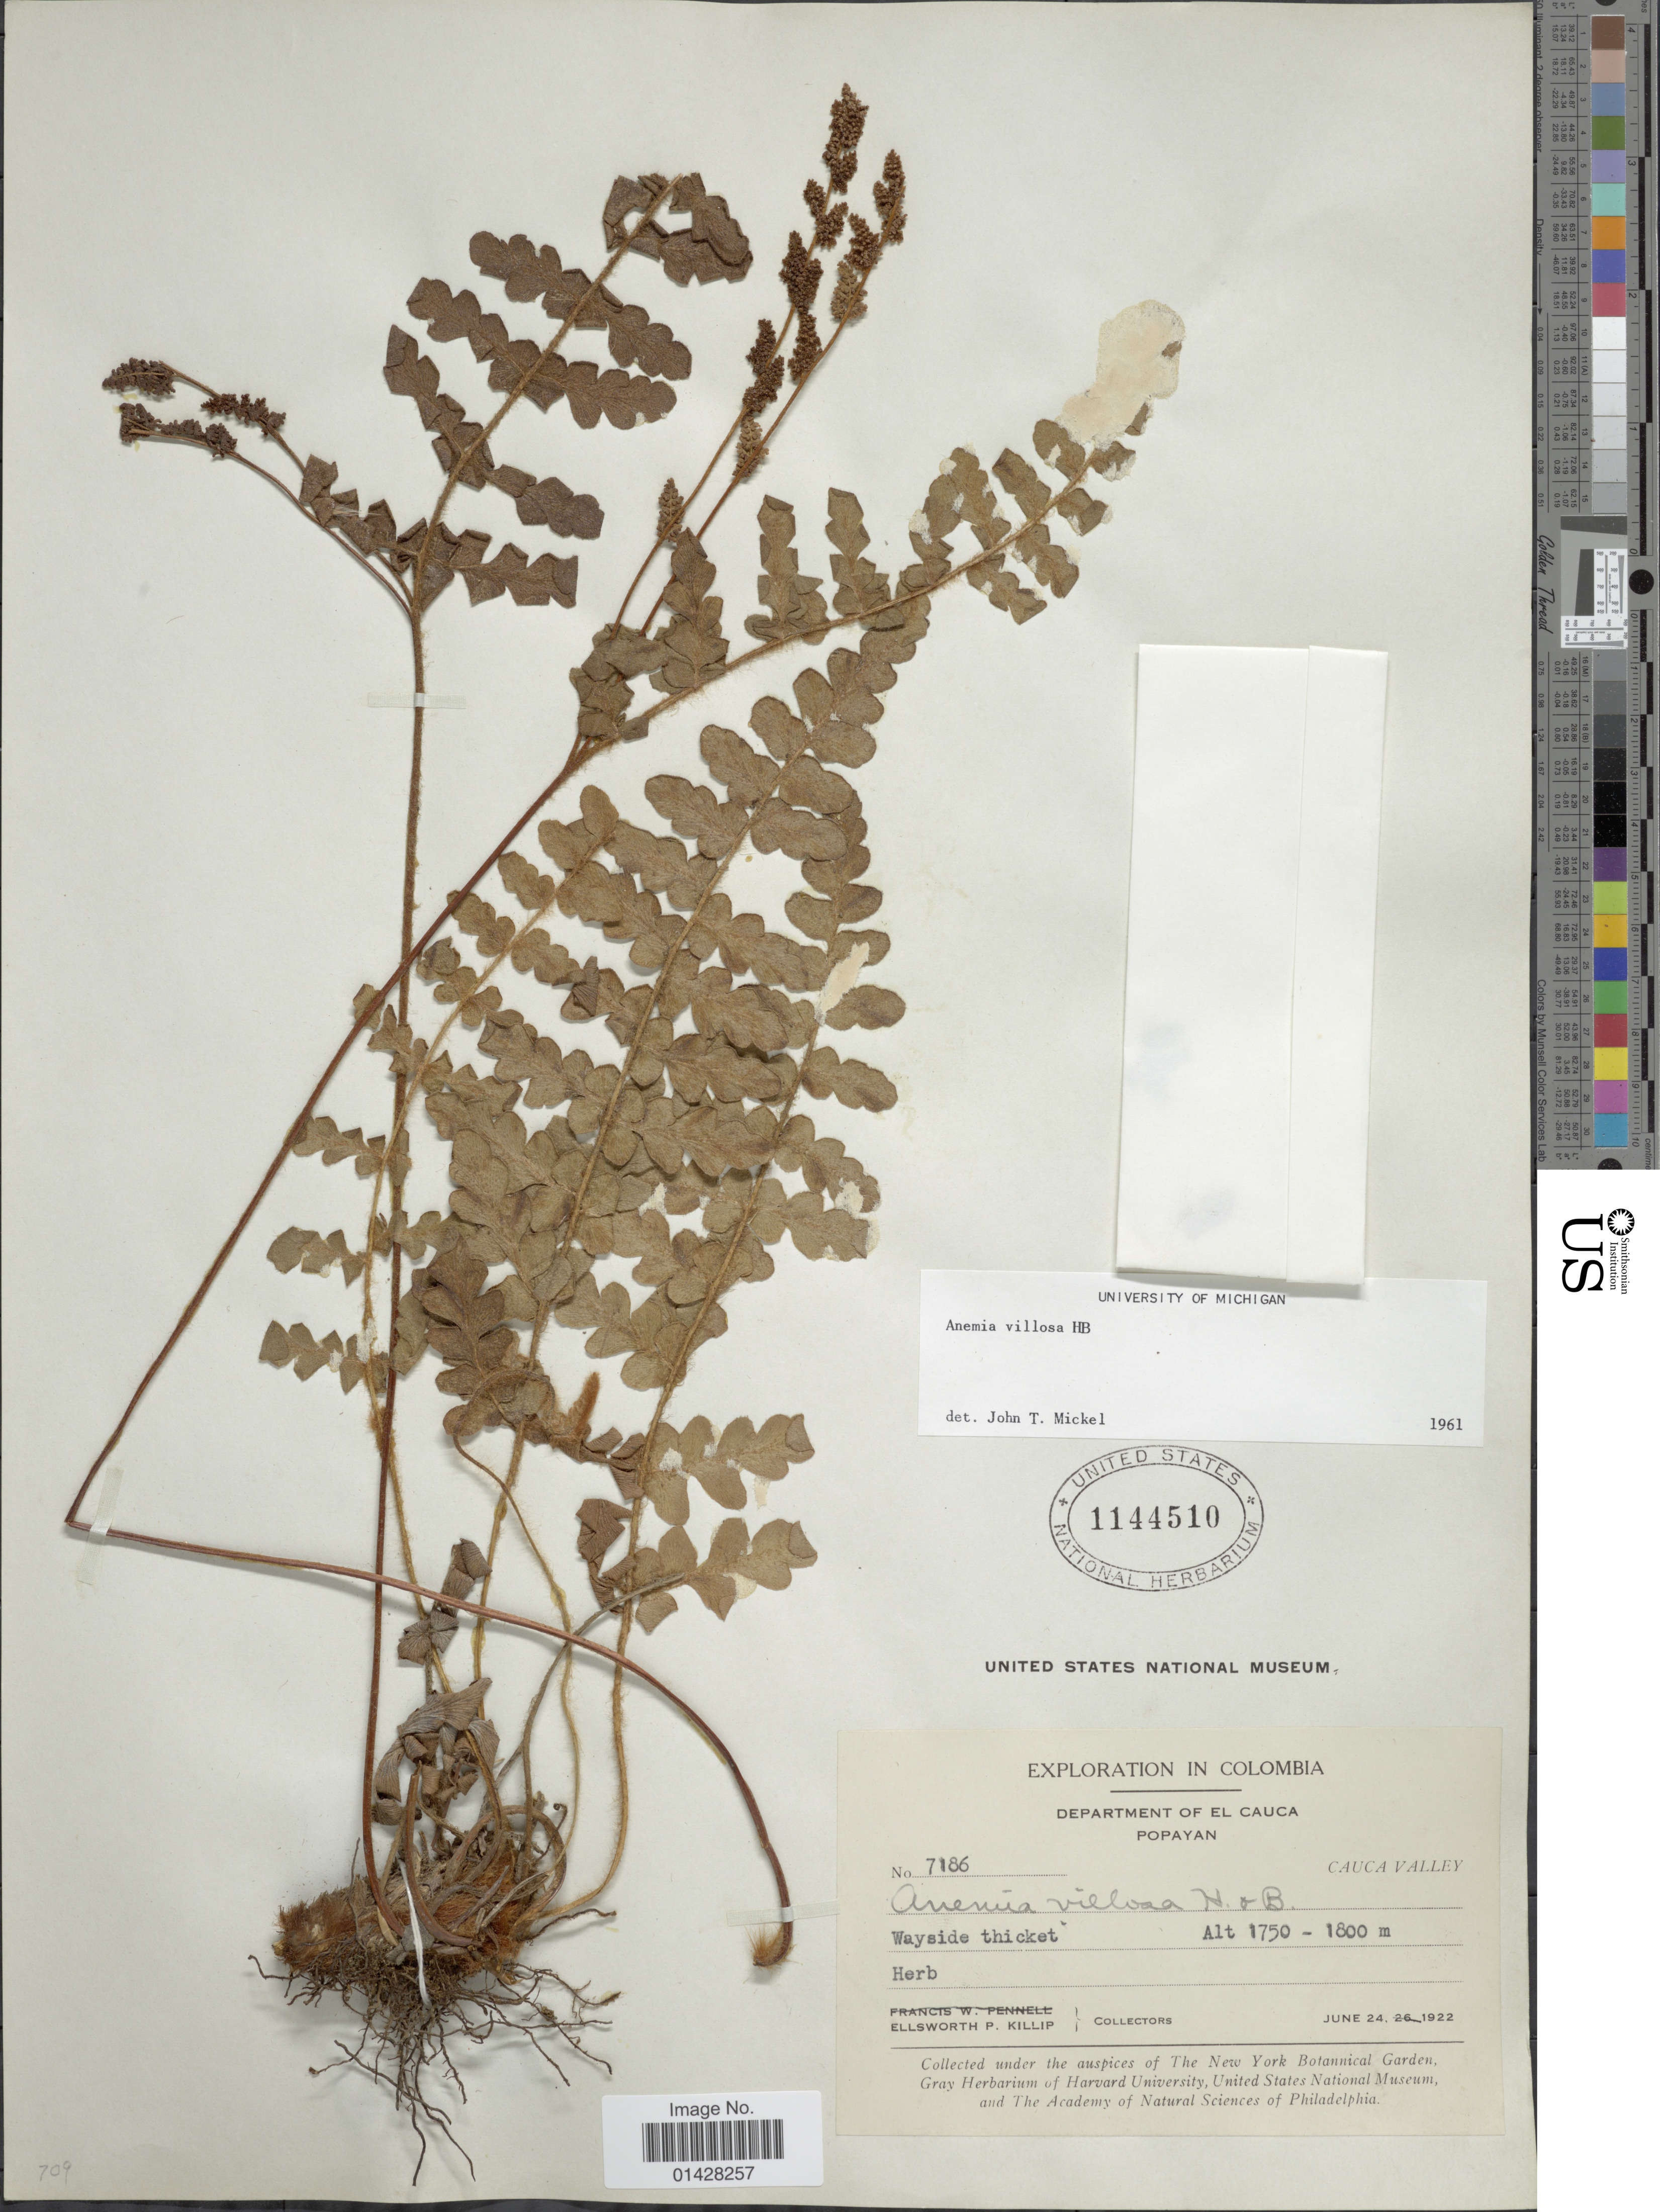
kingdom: Plantae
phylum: Tracheophyta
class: Polypodiopsida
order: Schizaeales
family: Anemiaceae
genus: Anemia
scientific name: Anemia villosa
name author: Humb. & Bonpl. ex Willd.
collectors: E. P. Killip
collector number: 7186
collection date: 1922-06-24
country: Colombia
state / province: Cauca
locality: Department of El Cauca. Popayan. Cauca Valley. Wayside thicket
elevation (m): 1750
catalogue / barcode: US 1144510